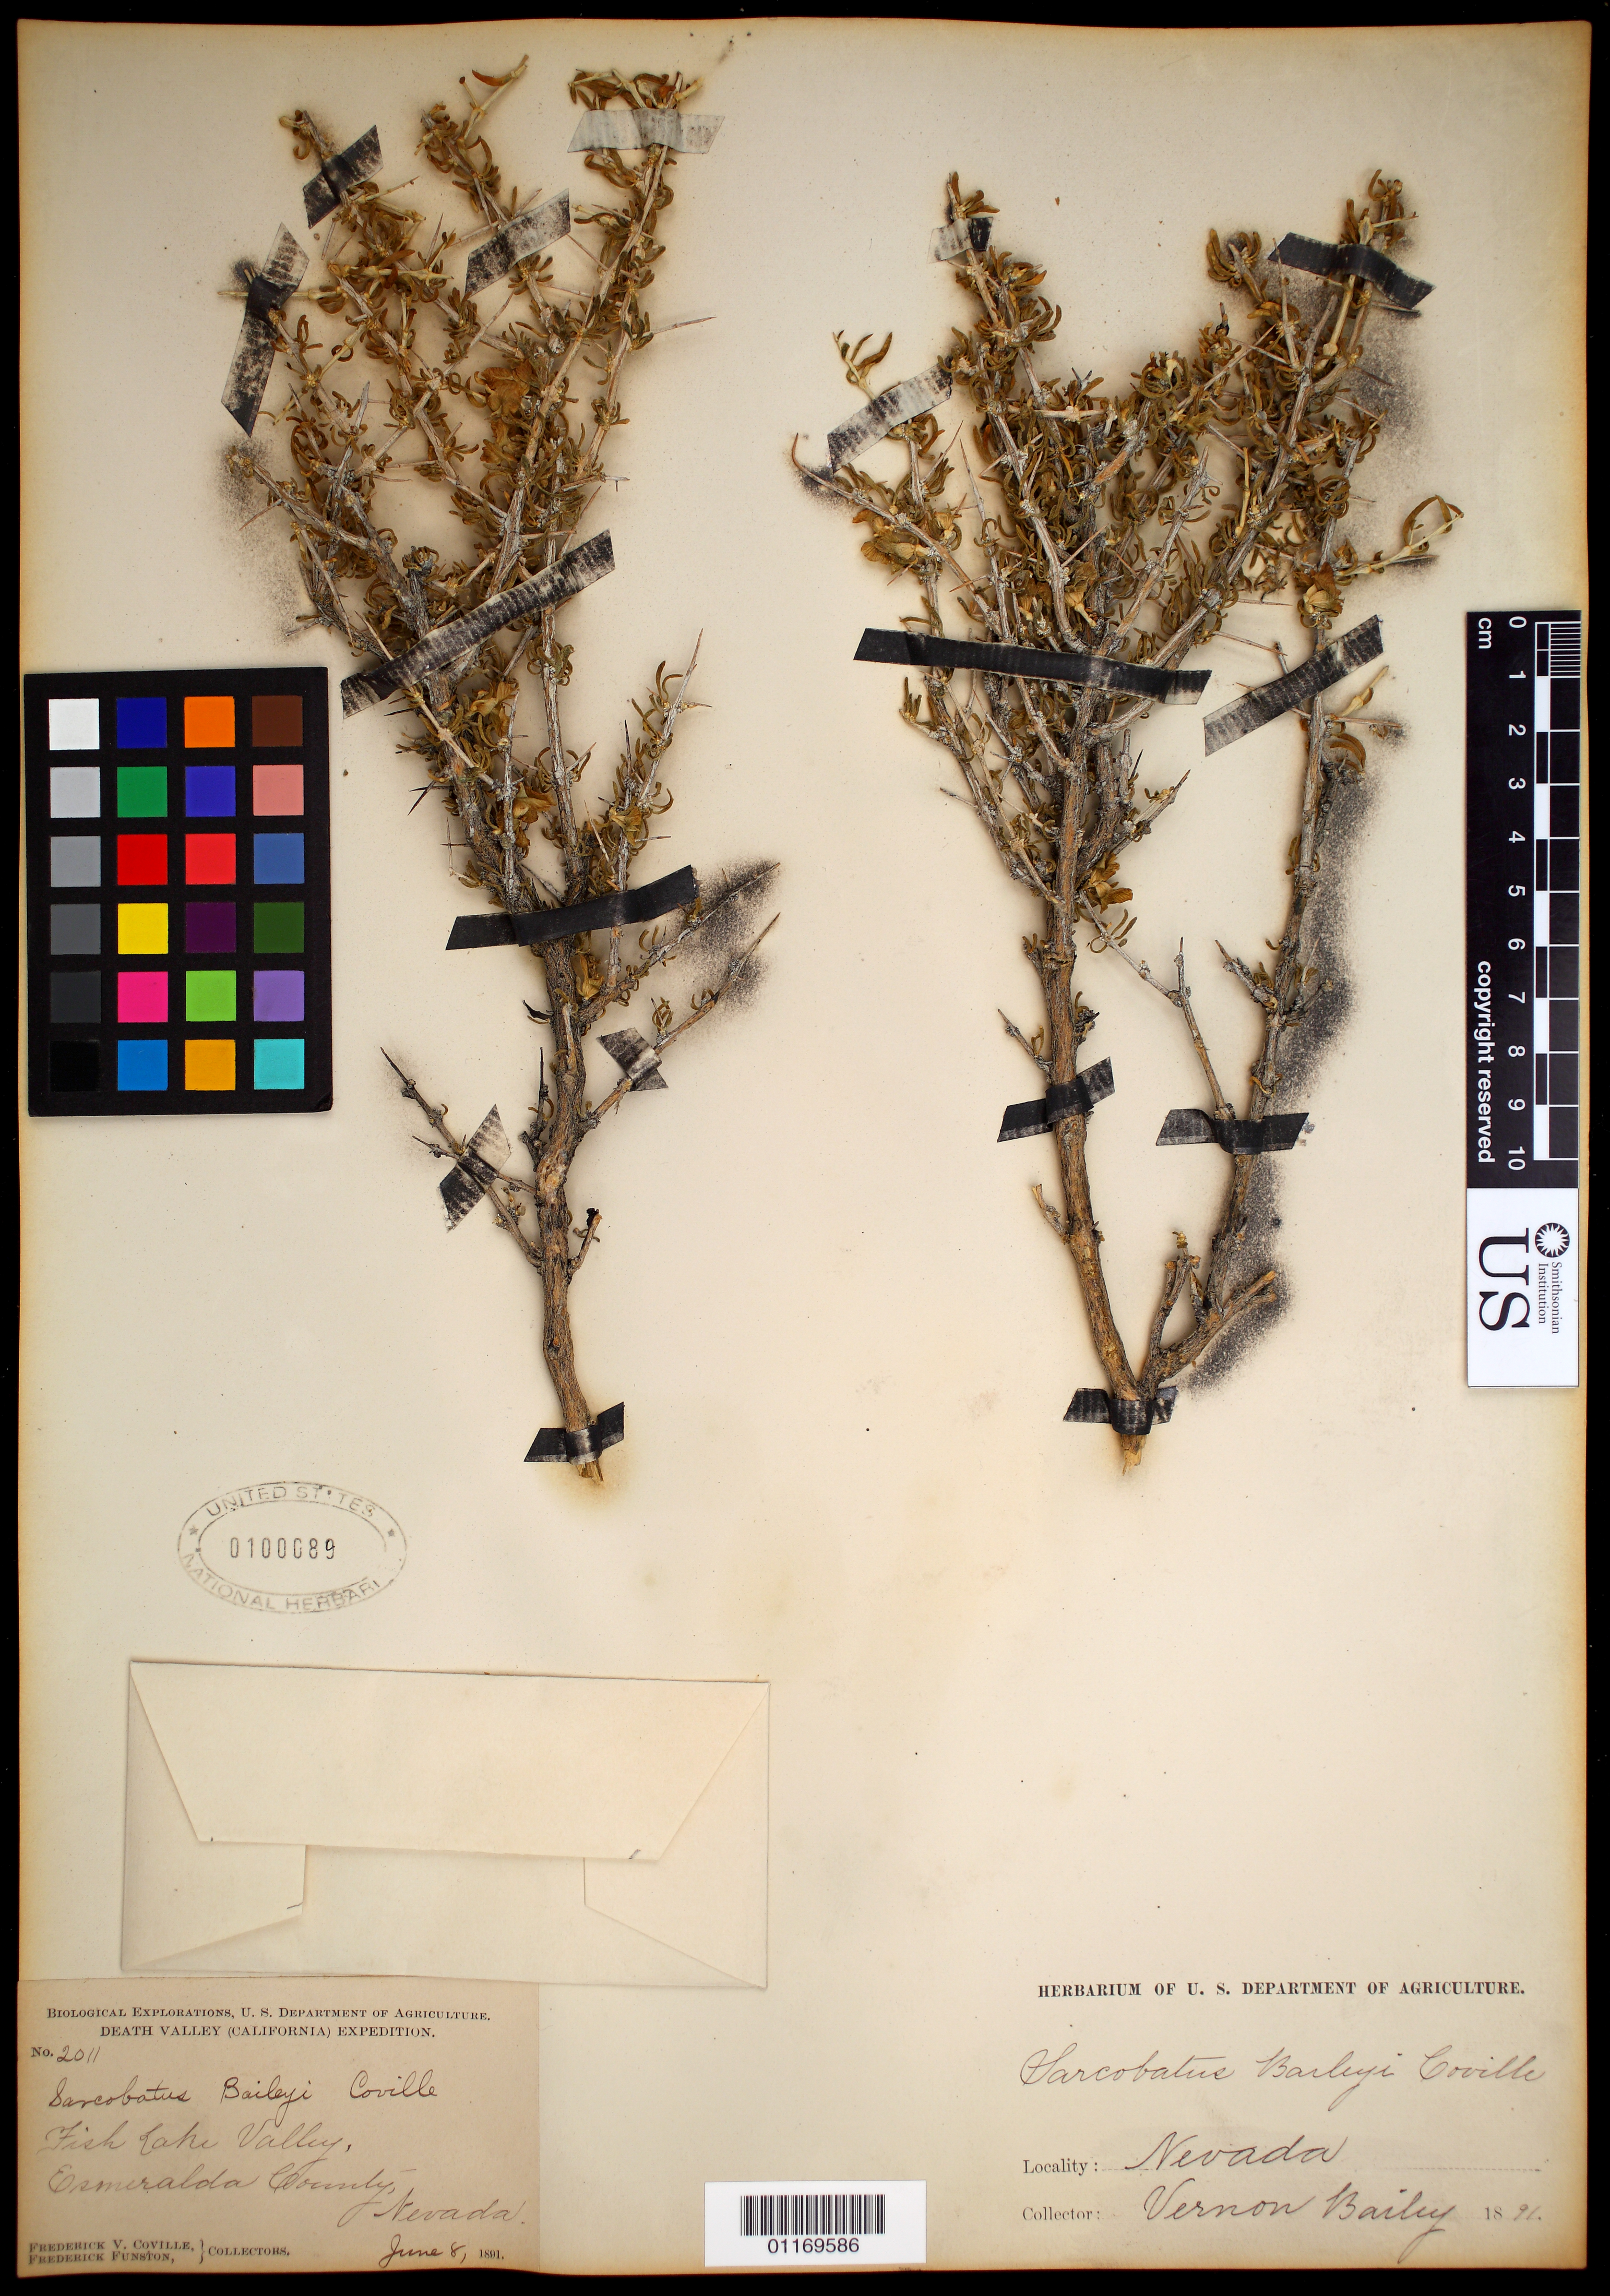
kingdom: Plantae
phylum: Tracheophyta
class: Magnoliopsida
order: Caryophyllales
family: Sarcobataceae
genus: Sarcobatus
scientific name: Sarcobatus baileyi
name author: Coville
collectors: V. O. Bailey, F. V. Coville & F. Funston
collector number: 2011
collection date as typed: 08 Jun 1891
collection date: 1891-06-08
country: United States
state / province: Nevada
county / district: Esmeralda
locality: Fish Lake Valley.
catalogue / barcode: US 100089